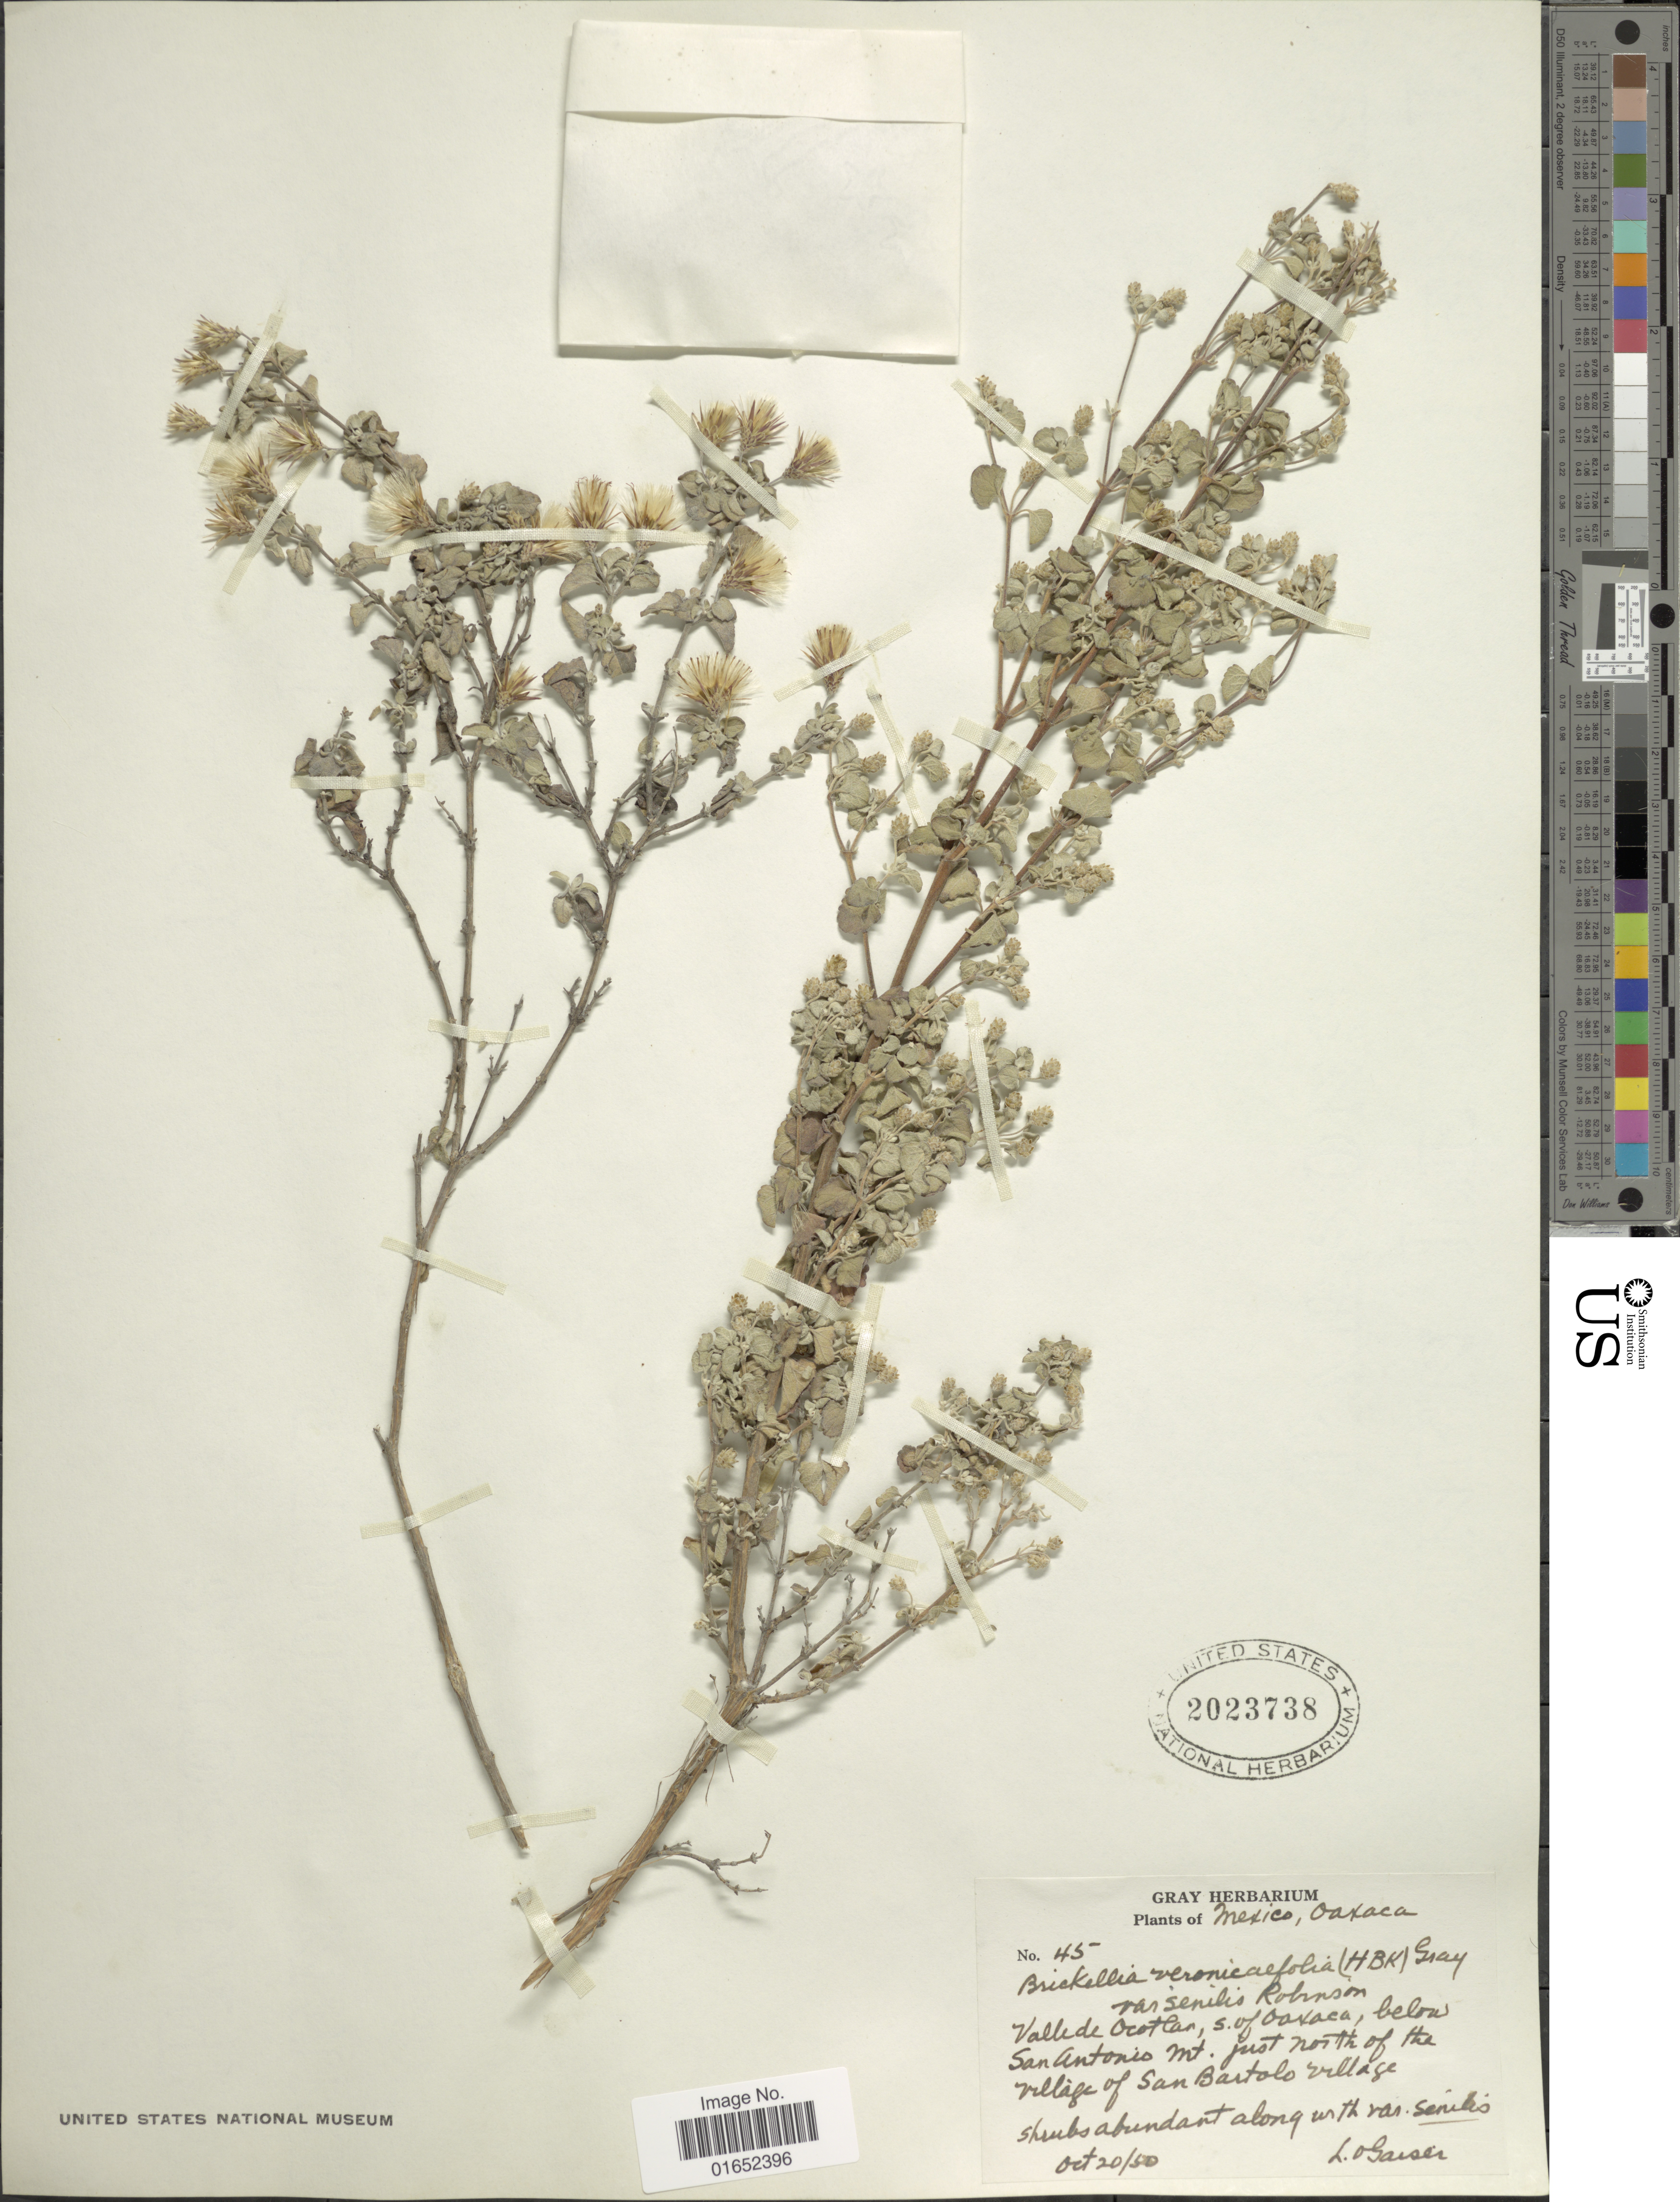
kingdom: Plantae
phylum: Tracheophyta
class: Magnoliopsida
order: Asterales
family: Asteraceae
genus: Brickellia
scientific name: Brickellia veronicaefolia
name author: (Kunth) A. Gray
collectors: L. Gaiser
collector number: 45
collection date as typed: Transcribed d/m/y: 20/10/50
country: Mexico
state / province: Oaxaca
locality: Valle de Ocotlan, S. of Oaxacan, below San Antonio Mt just north of the village of San Bartolo village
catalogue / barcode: US 2023738